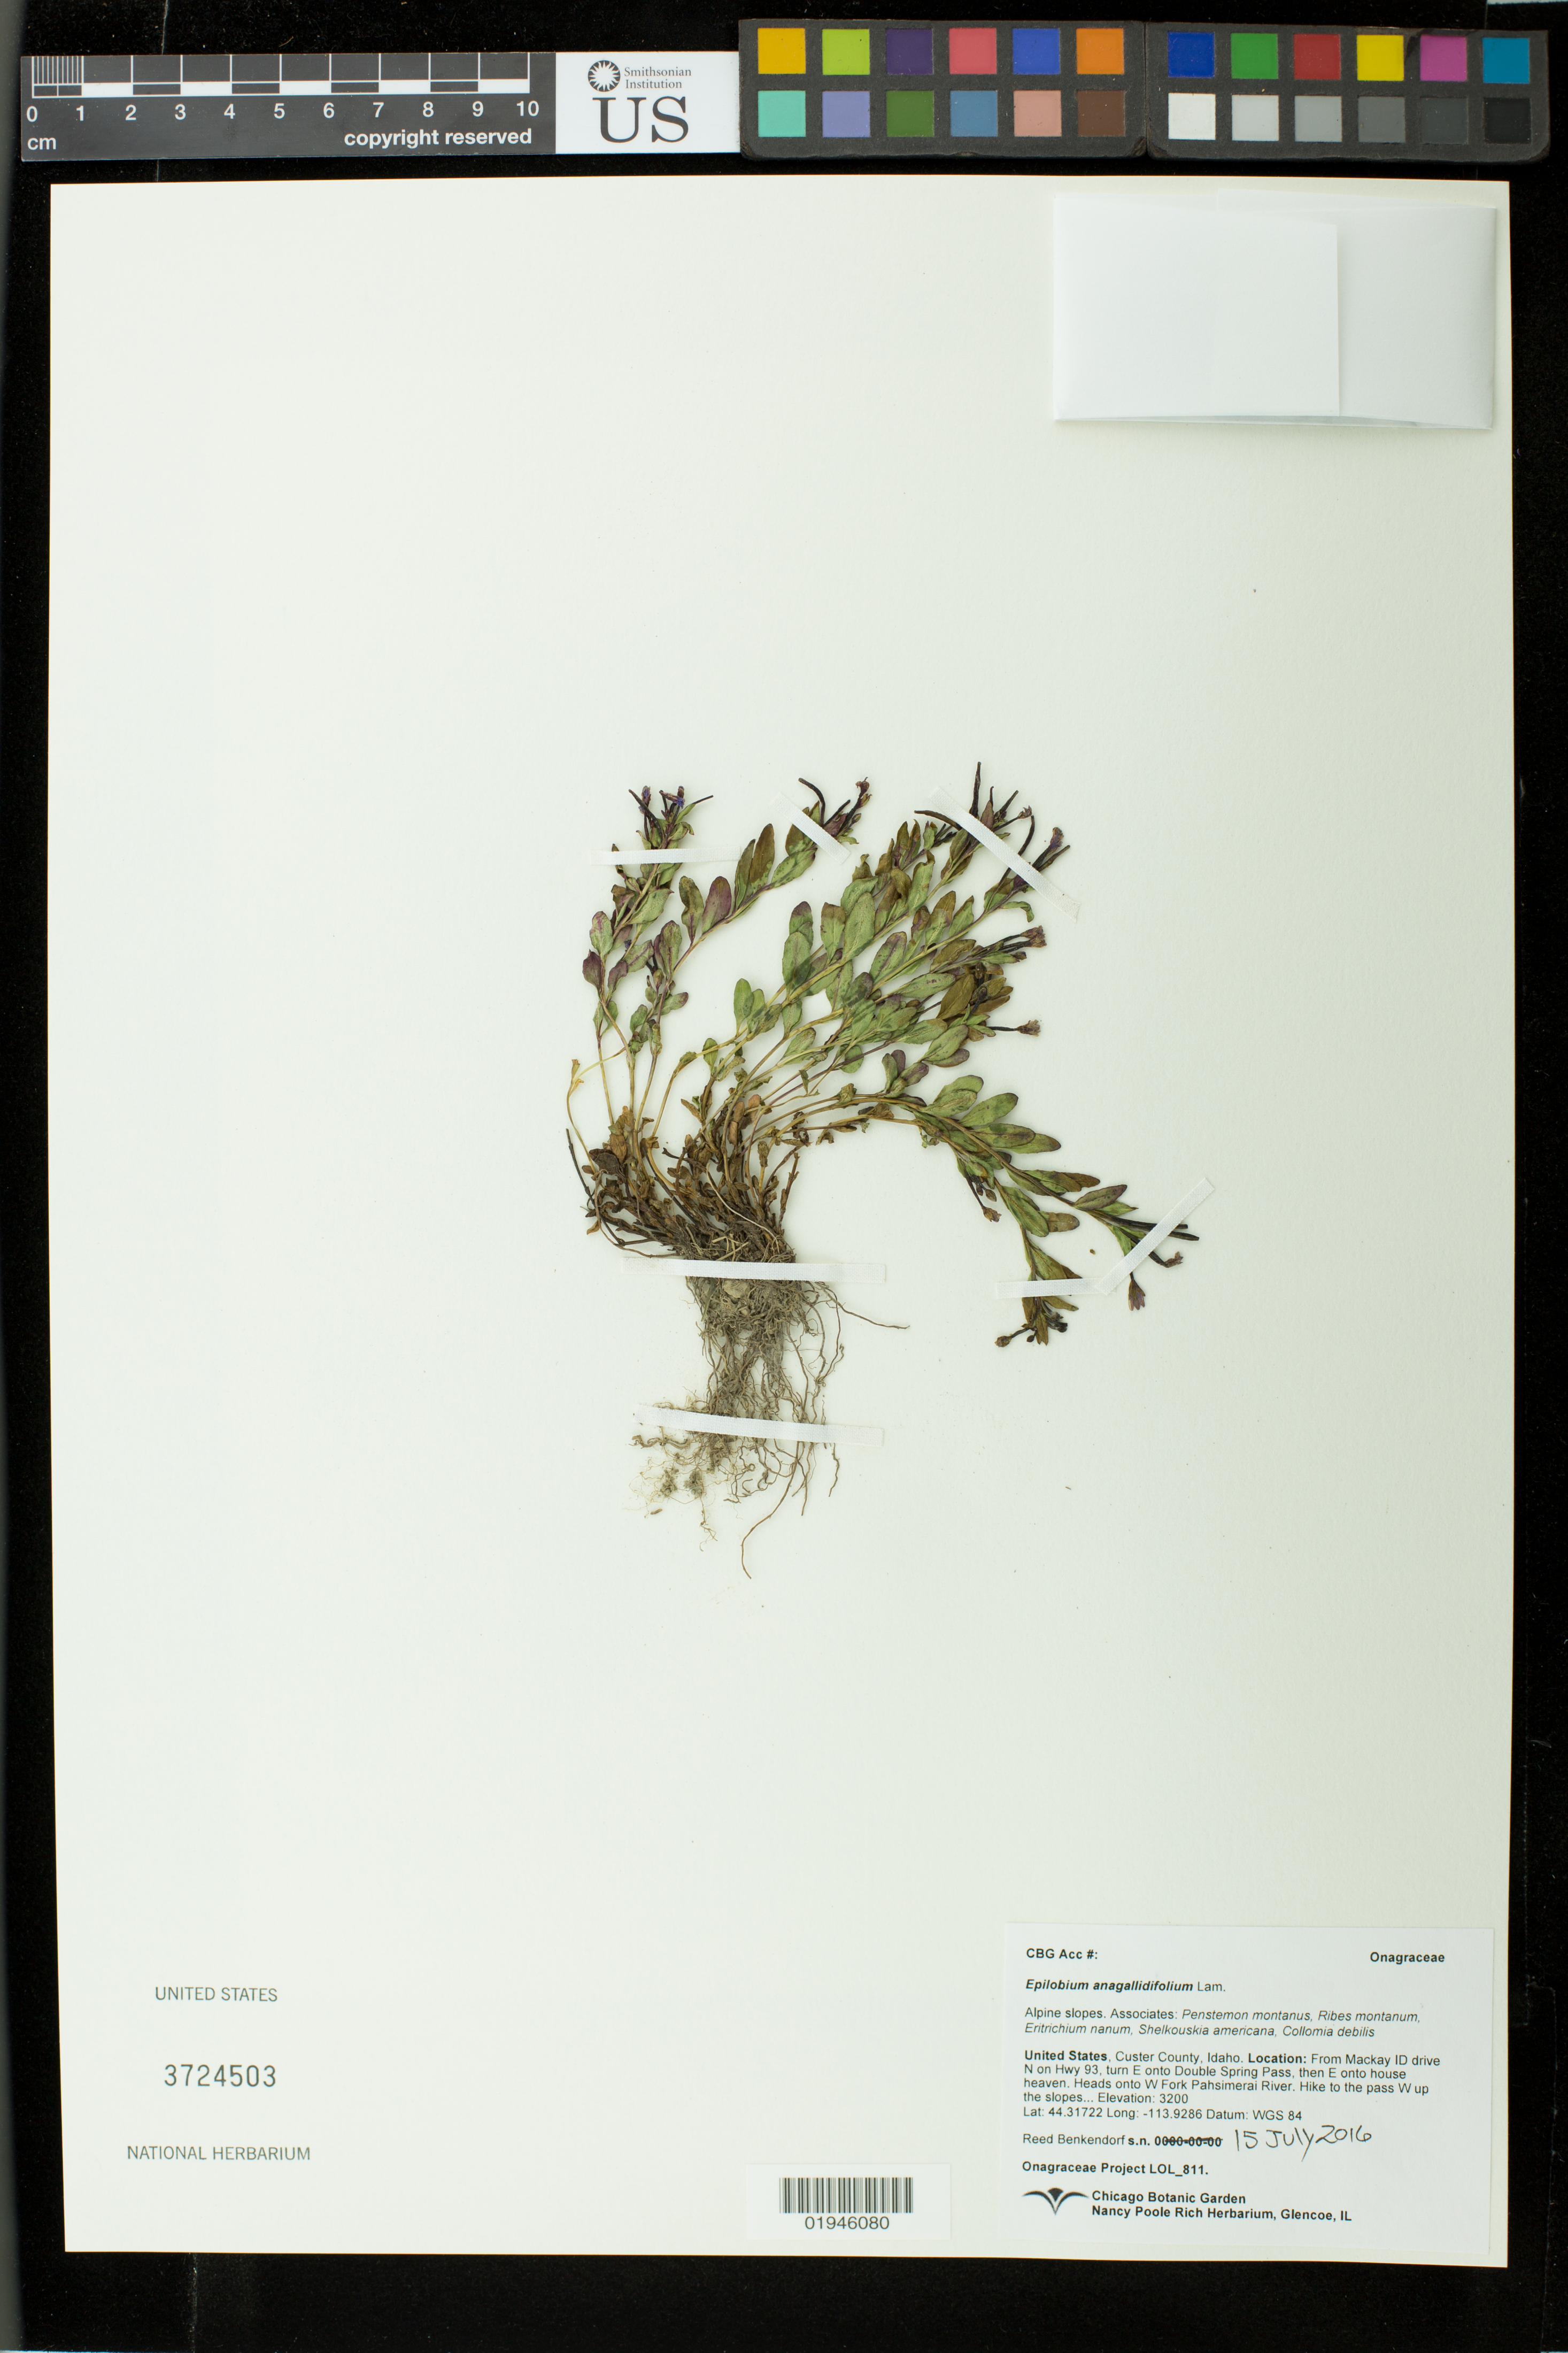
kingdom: Plantae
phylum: Tracheophyta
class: Magnoliopsida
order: Myrtales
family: Onagraceae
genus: Epilobium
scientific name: Epilobium anagallidifolium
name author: Lam.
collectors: R. Benkendorf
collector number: LOL 811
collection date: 2016-07-15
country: United States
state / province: Idaho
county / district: Custer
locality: Leatherman Pass, from Mackay ID drive N on Hwy 93, turn E onto Double Spring Pass, then E onto house heaven. Heads onto W Fork Pahsimerai River. Hike to the pass W up the slopes.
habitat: Alpine slopes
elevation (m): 3200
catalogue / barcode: US 3724503